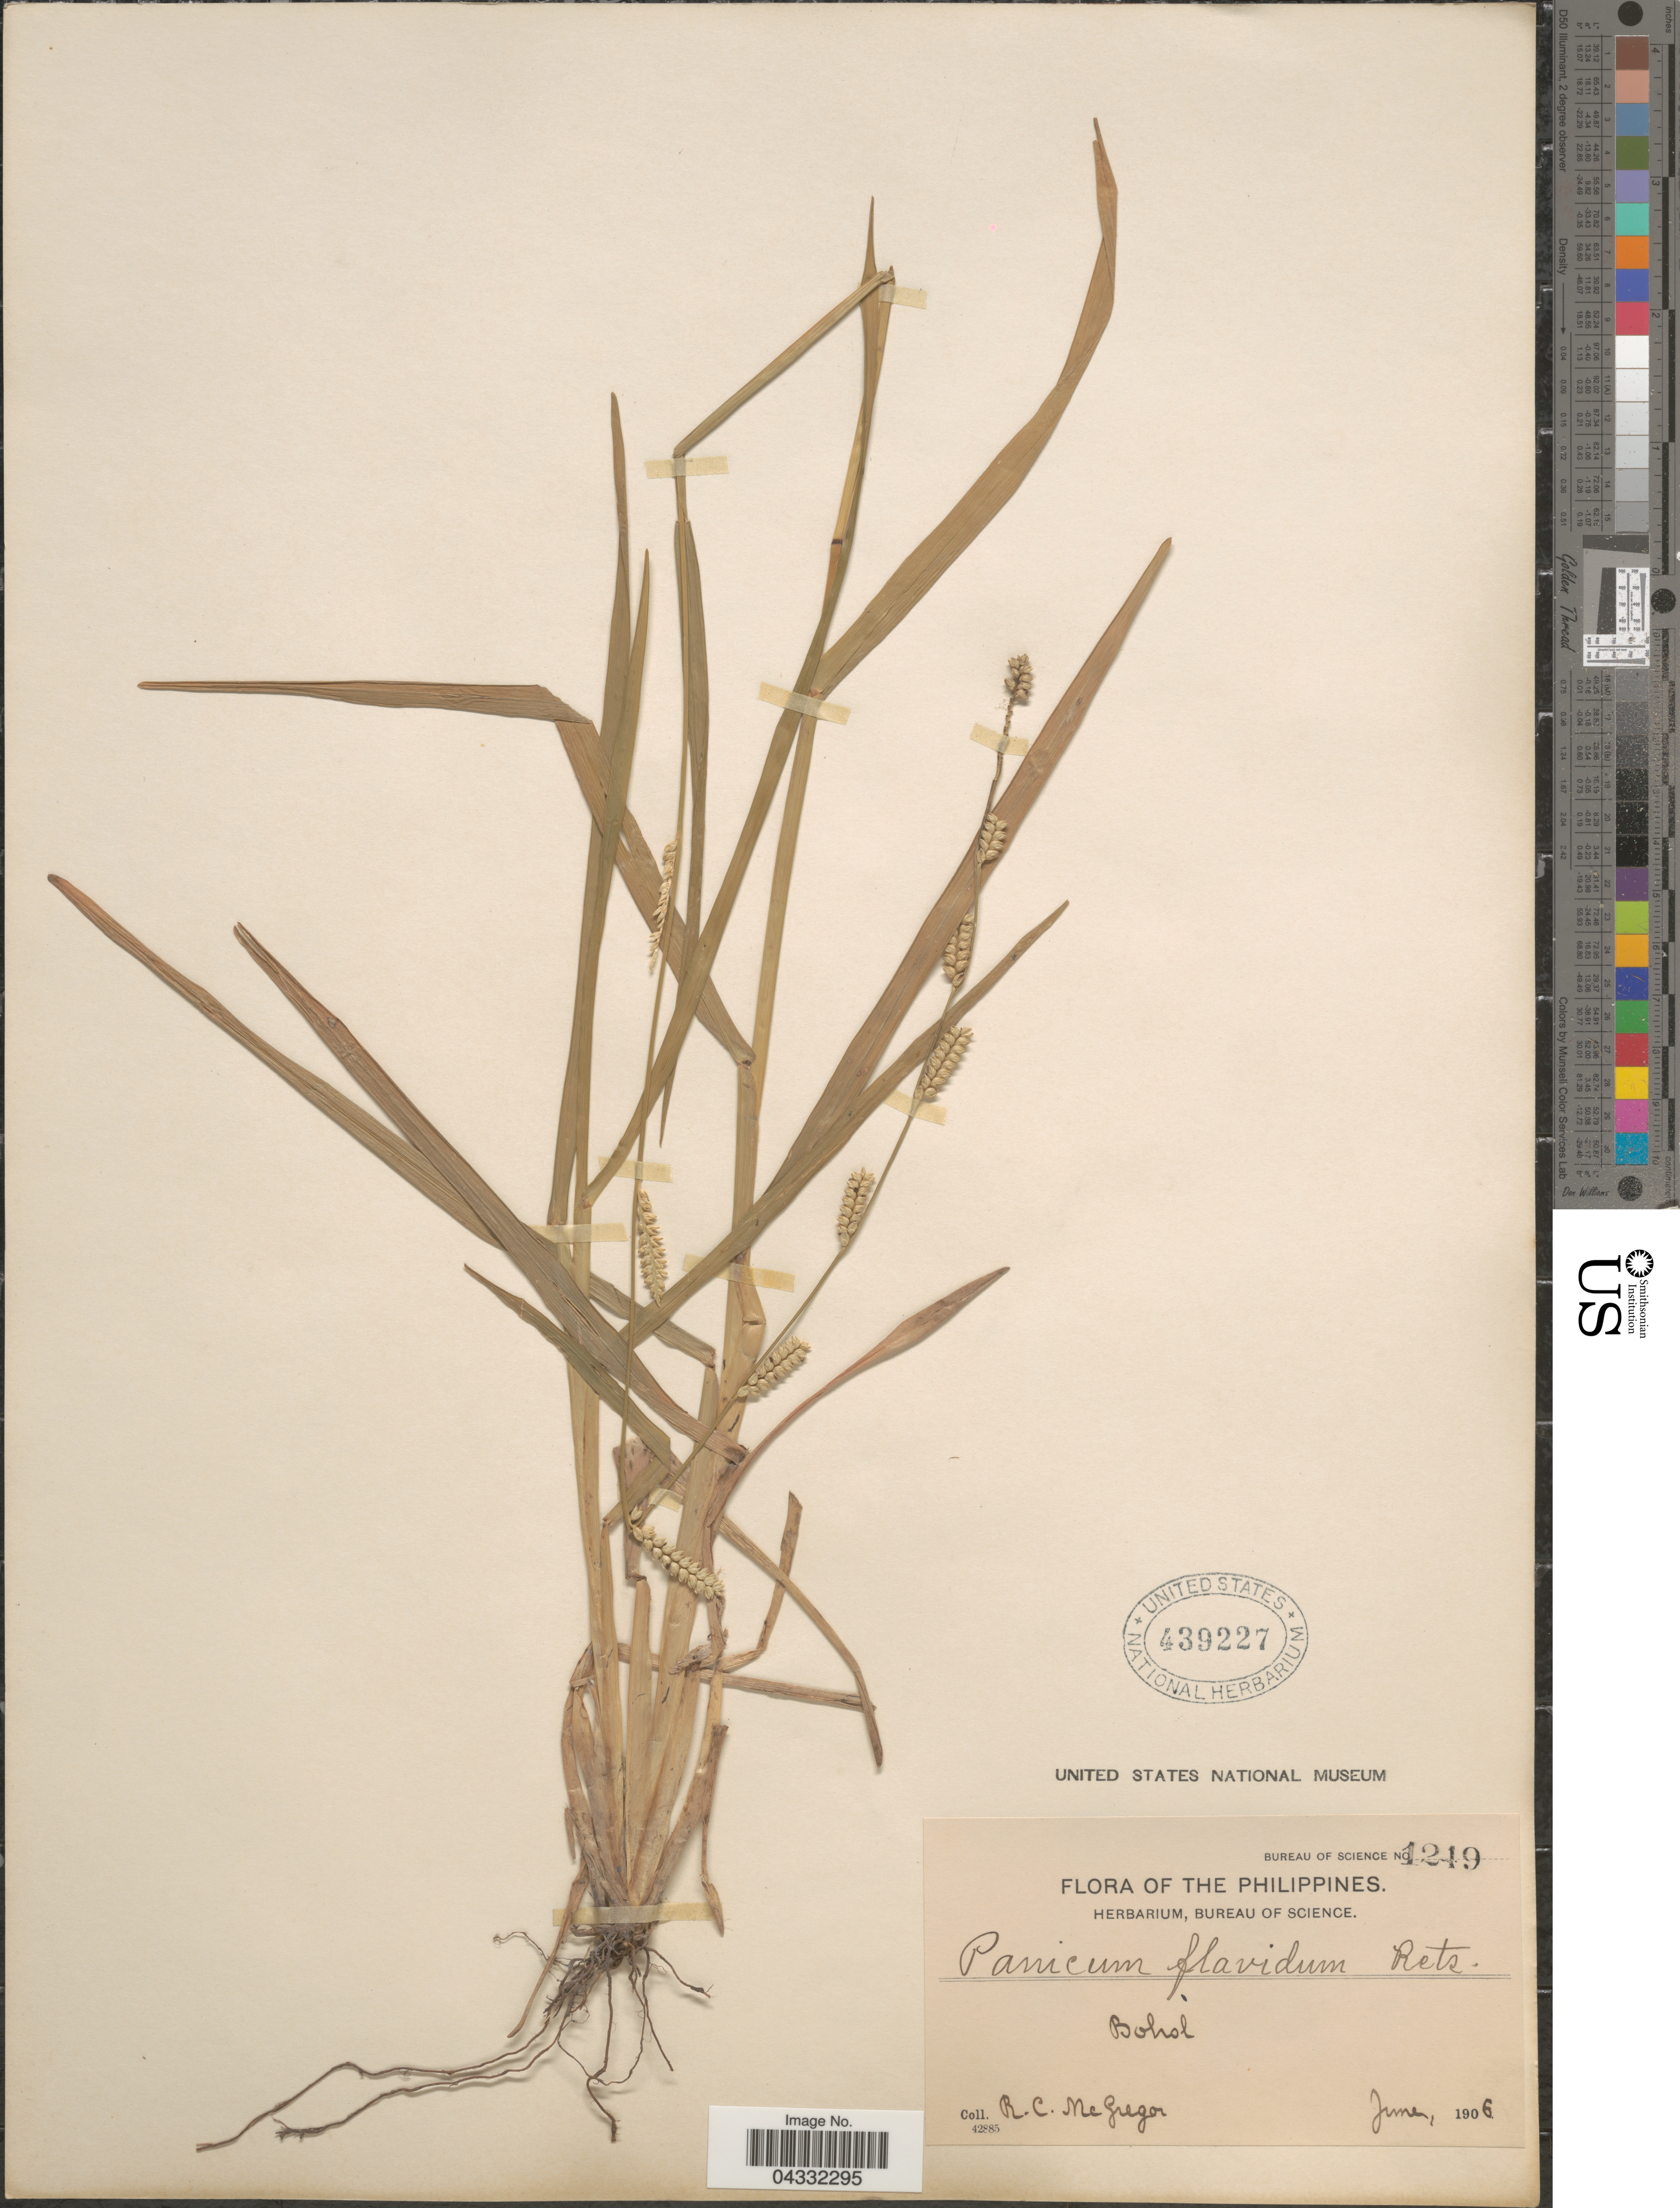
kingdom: Plantae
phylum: Tracheophyta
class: Liliopsida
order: Poales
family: Poaceae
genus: Setaria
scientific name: Setaria flavida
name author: (Retz.) Veldkamp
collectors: R. C. McGregor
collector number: Bureau of Science 1249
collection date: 1906-06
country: Philippines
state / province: Central Visayas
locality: Bohol.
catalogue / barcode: US 439227